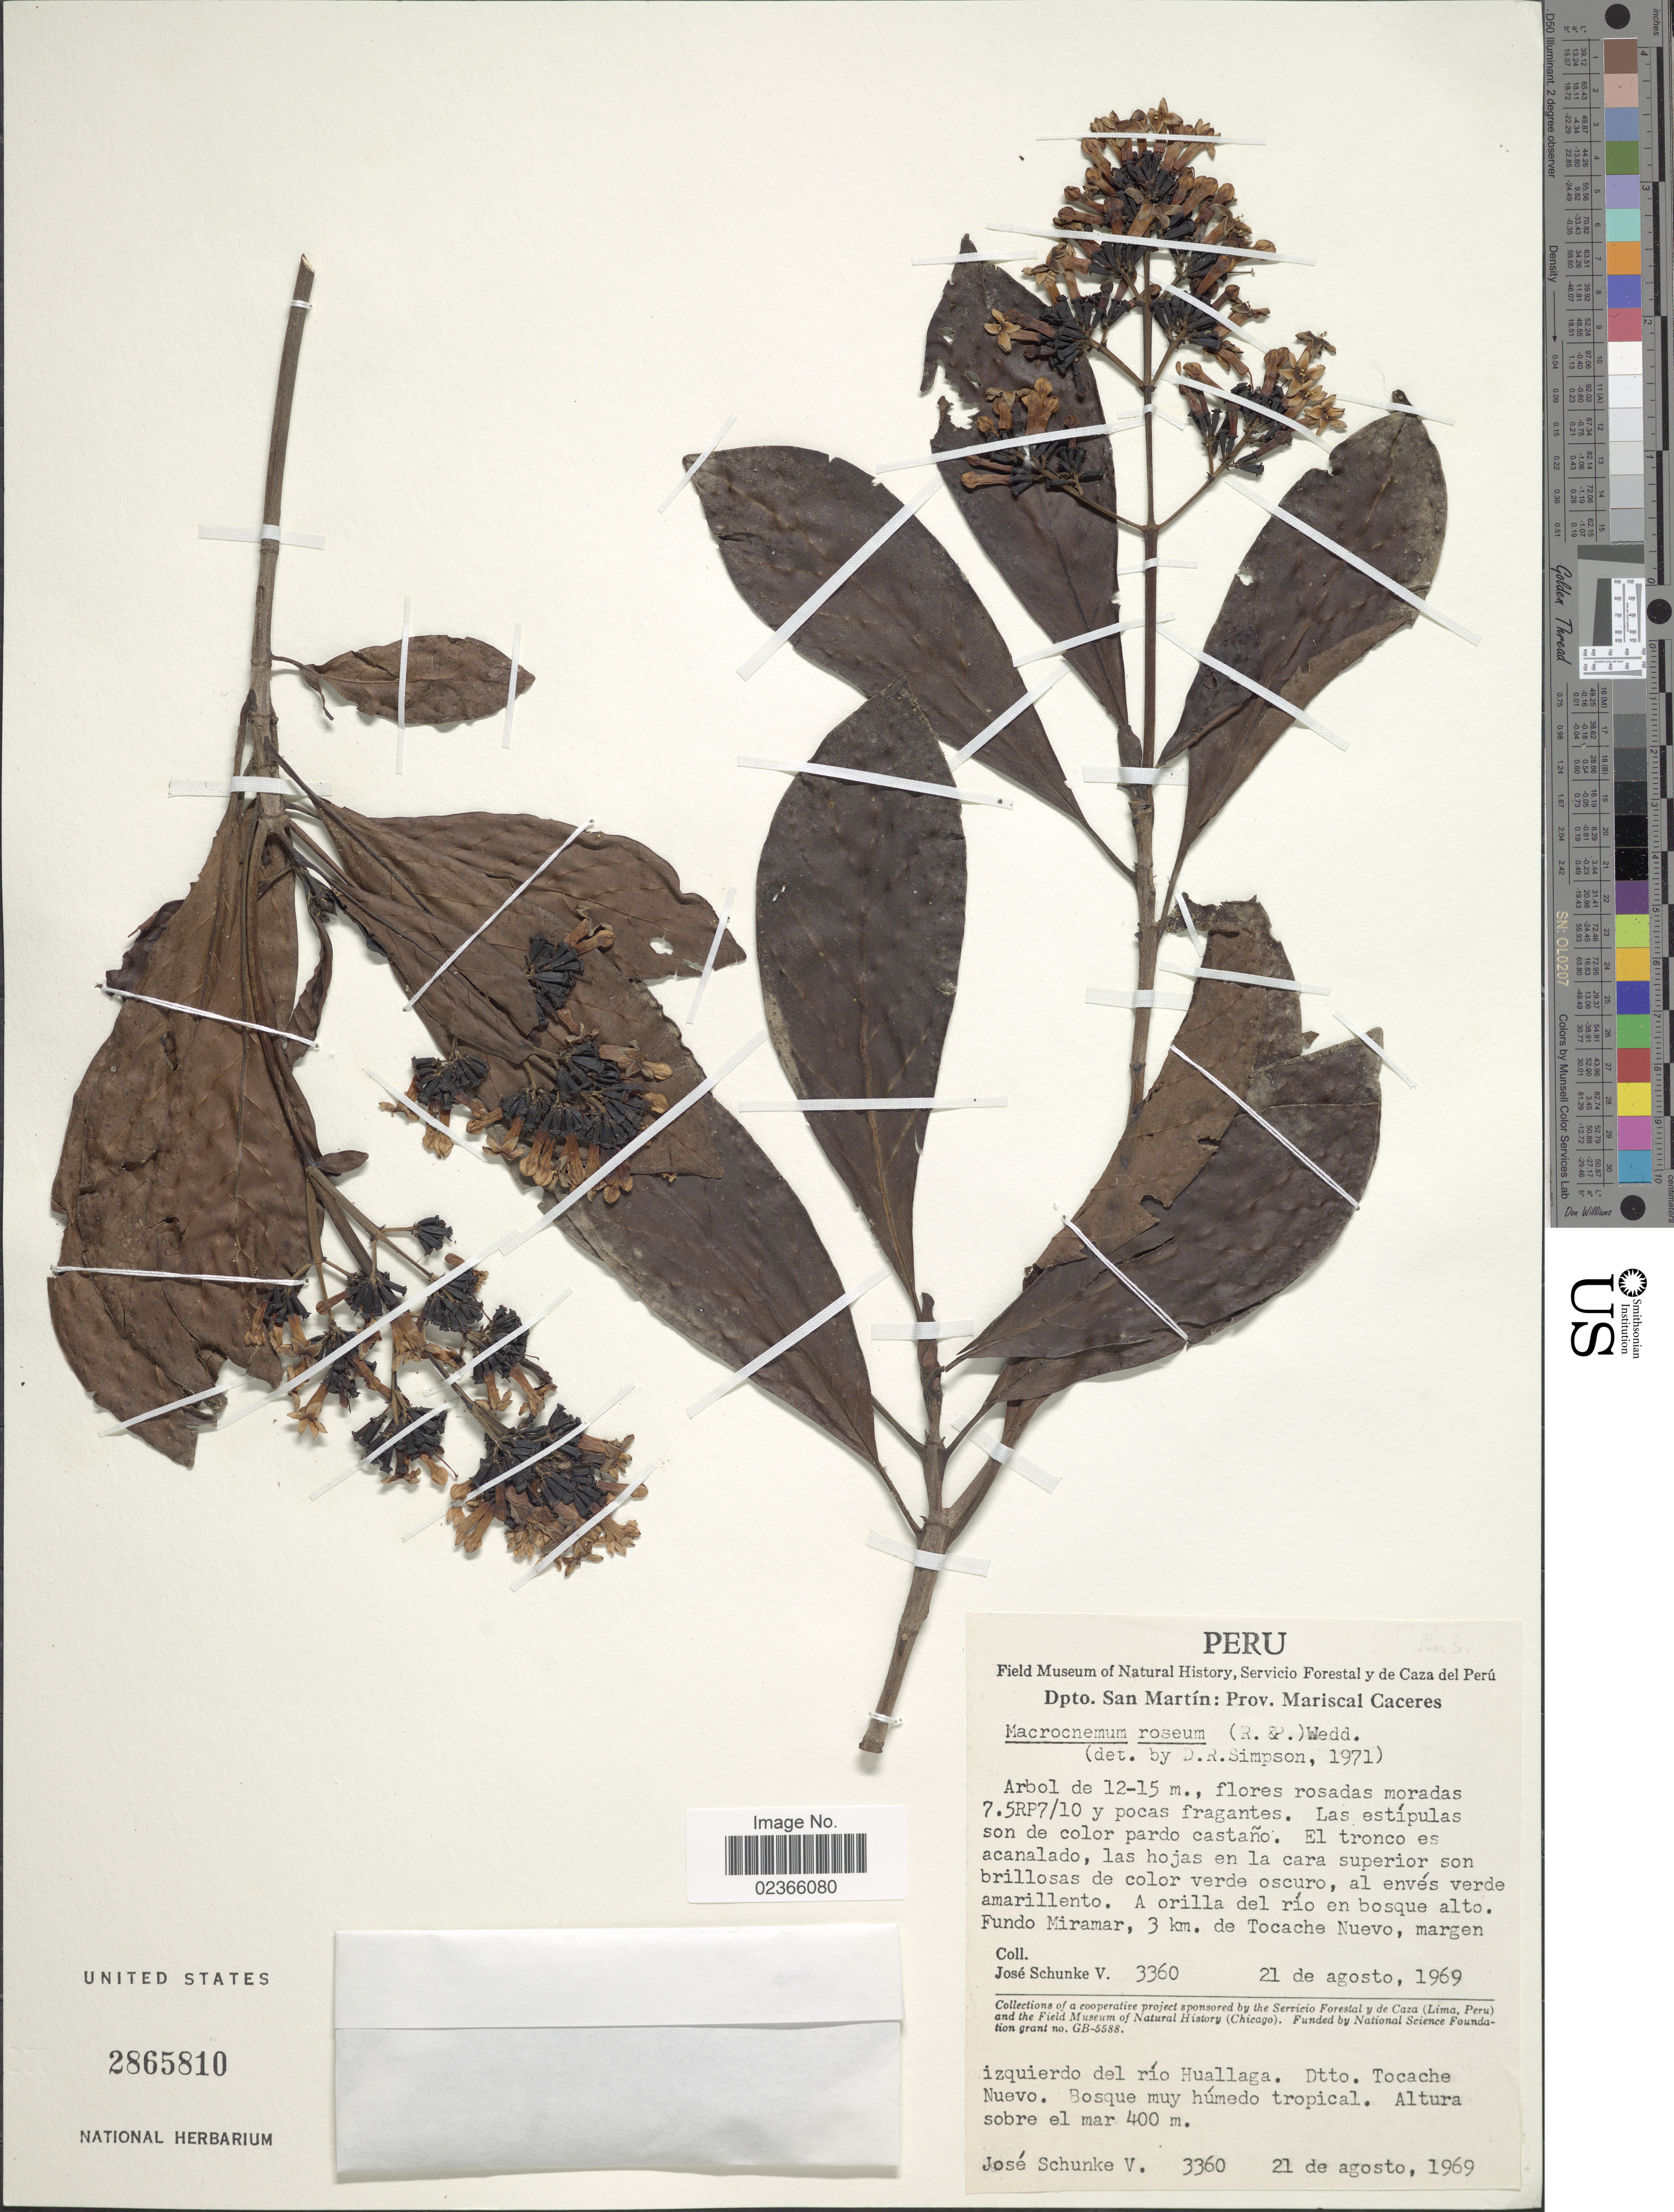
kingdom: Plantae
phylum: Tracheophyta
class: Magnoliopsida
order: Gentianales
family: Rubiaceae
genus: Macrocnemum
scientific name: Macrocnemum roseum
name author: (Ruiz & Pav.) Wedd.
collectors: J. Schunke Vigo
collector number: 3360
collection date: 1969-08-21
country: Peru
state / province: San Martín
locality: Dpto. San Martin: Prov. Mariscal Caceres. A orilla del rio en bosque alto. Fundo Miramar, 3 km de Tocache Nuevo, margen. Izquierdo del rio Huallaga, Dtto. Tocache Nuevo.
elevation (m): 400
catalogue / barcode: US 2865810